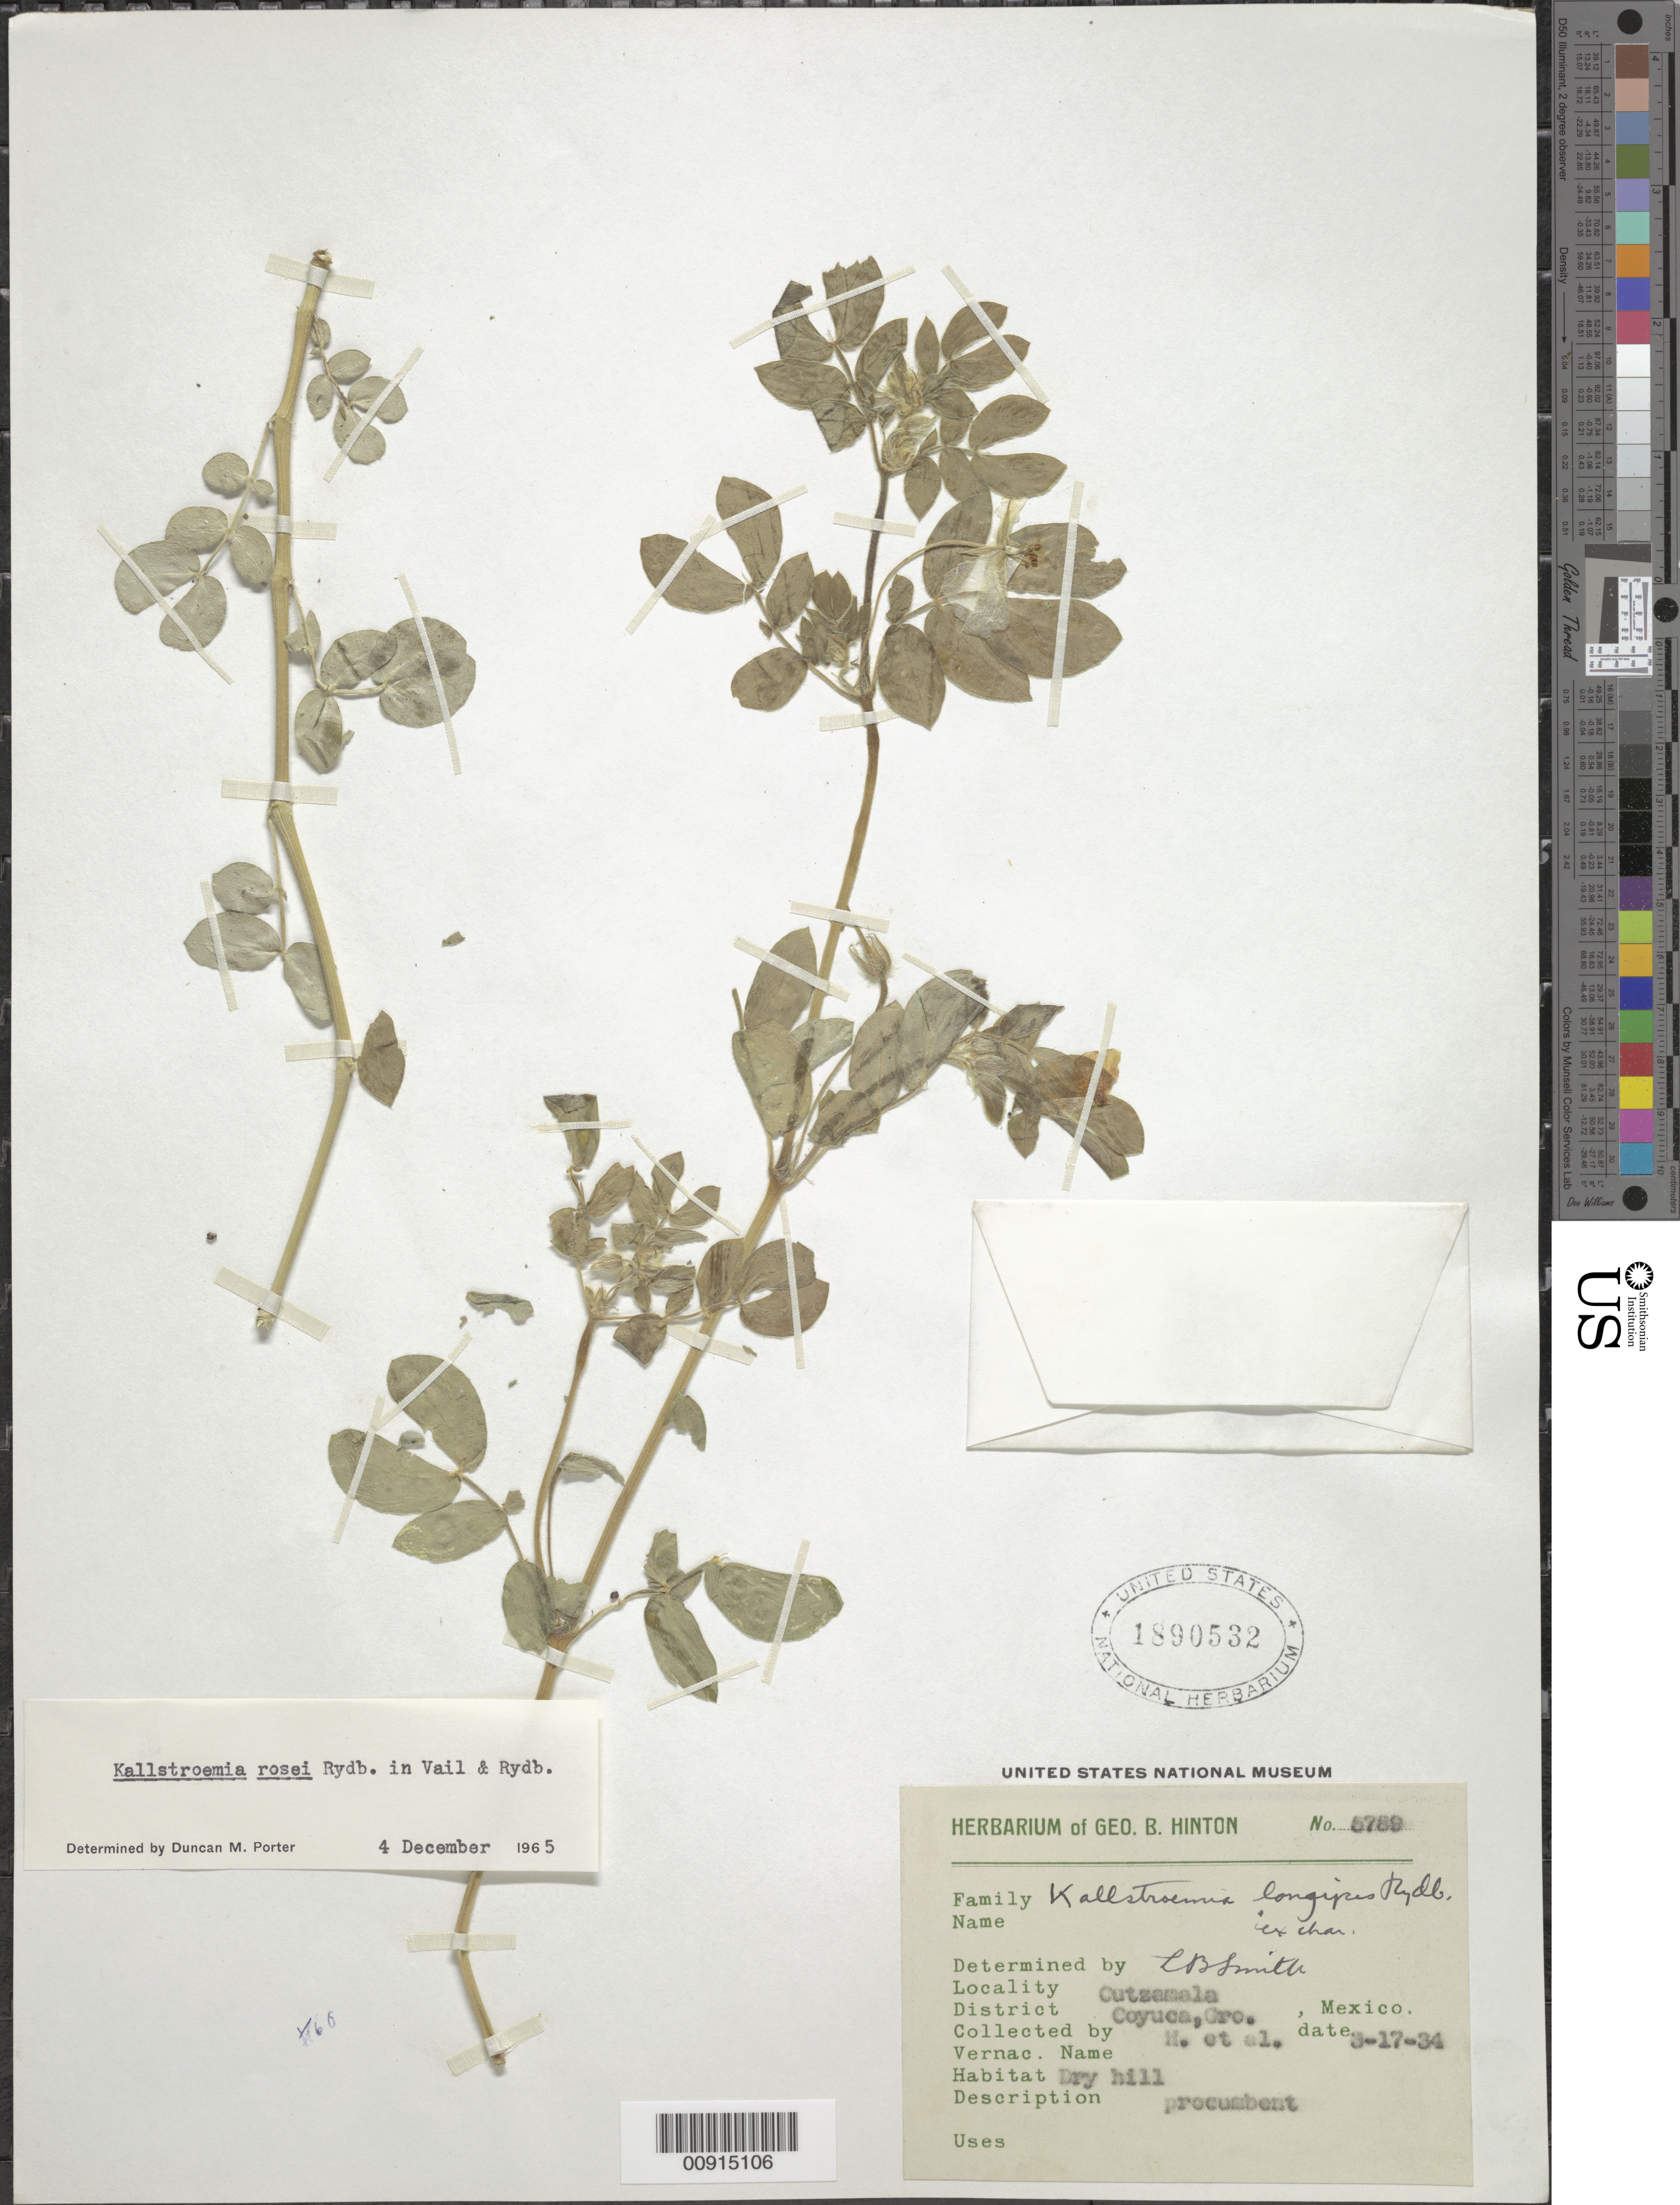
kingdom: Plantae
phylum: Tracheophyta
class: Magnoliopsida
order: Zygophyllales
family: Zygophyllaceae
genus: Kallstroemia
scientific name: Kallstroemia rosei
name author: Rydb.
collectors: G. B. Hinton & et al.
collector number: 5789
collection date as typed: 17 Mar 1934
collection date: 1934-03-17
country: Mexico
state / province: Guerrero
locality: Cutzamala, District Coyuca, Guerrero.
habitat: Dry hill.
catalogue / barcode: US 1890532